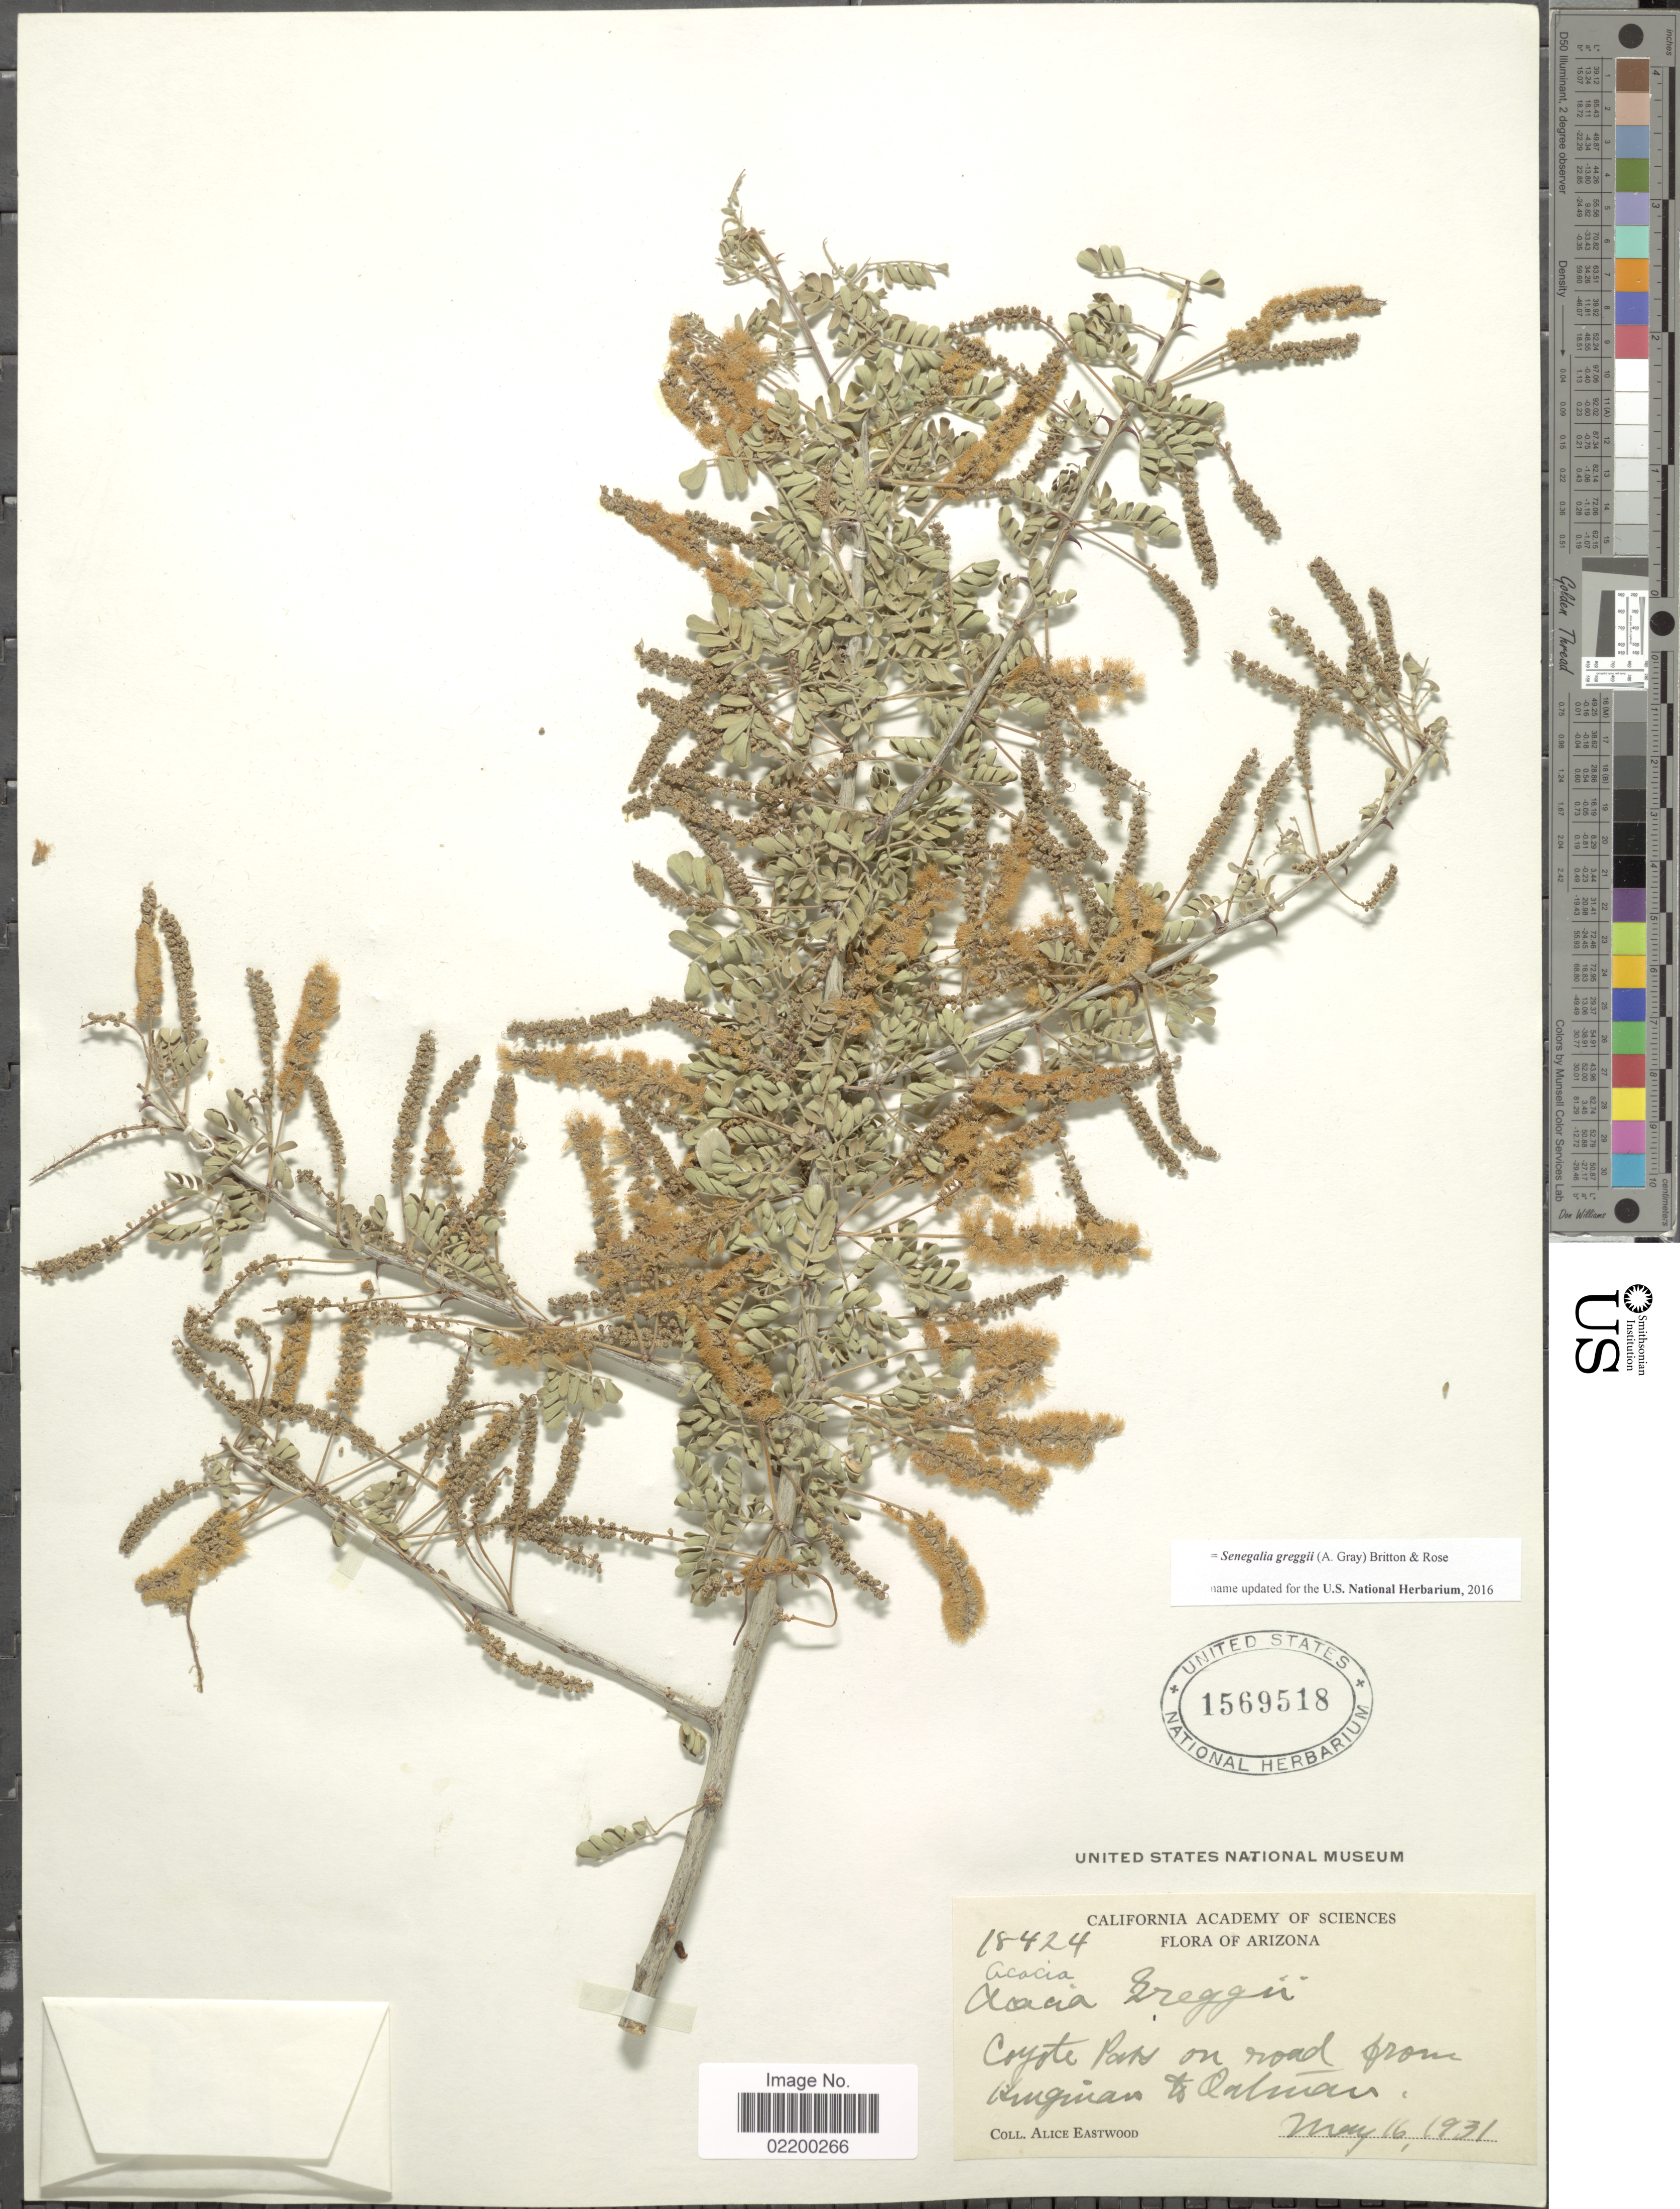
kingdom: Plantae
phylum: Tracheophyta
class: Magnoliopsida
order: Fabales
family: Fabaceae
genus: Senegalia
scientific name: Senegalia greggii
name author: (A. Gray) Britton & Rose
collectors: A. Eastwood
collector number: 18424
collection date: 1931-05-16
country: United States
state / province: Arizona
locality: Coyote Pass on road from Kingman to Oalman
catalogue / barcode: US 1569518